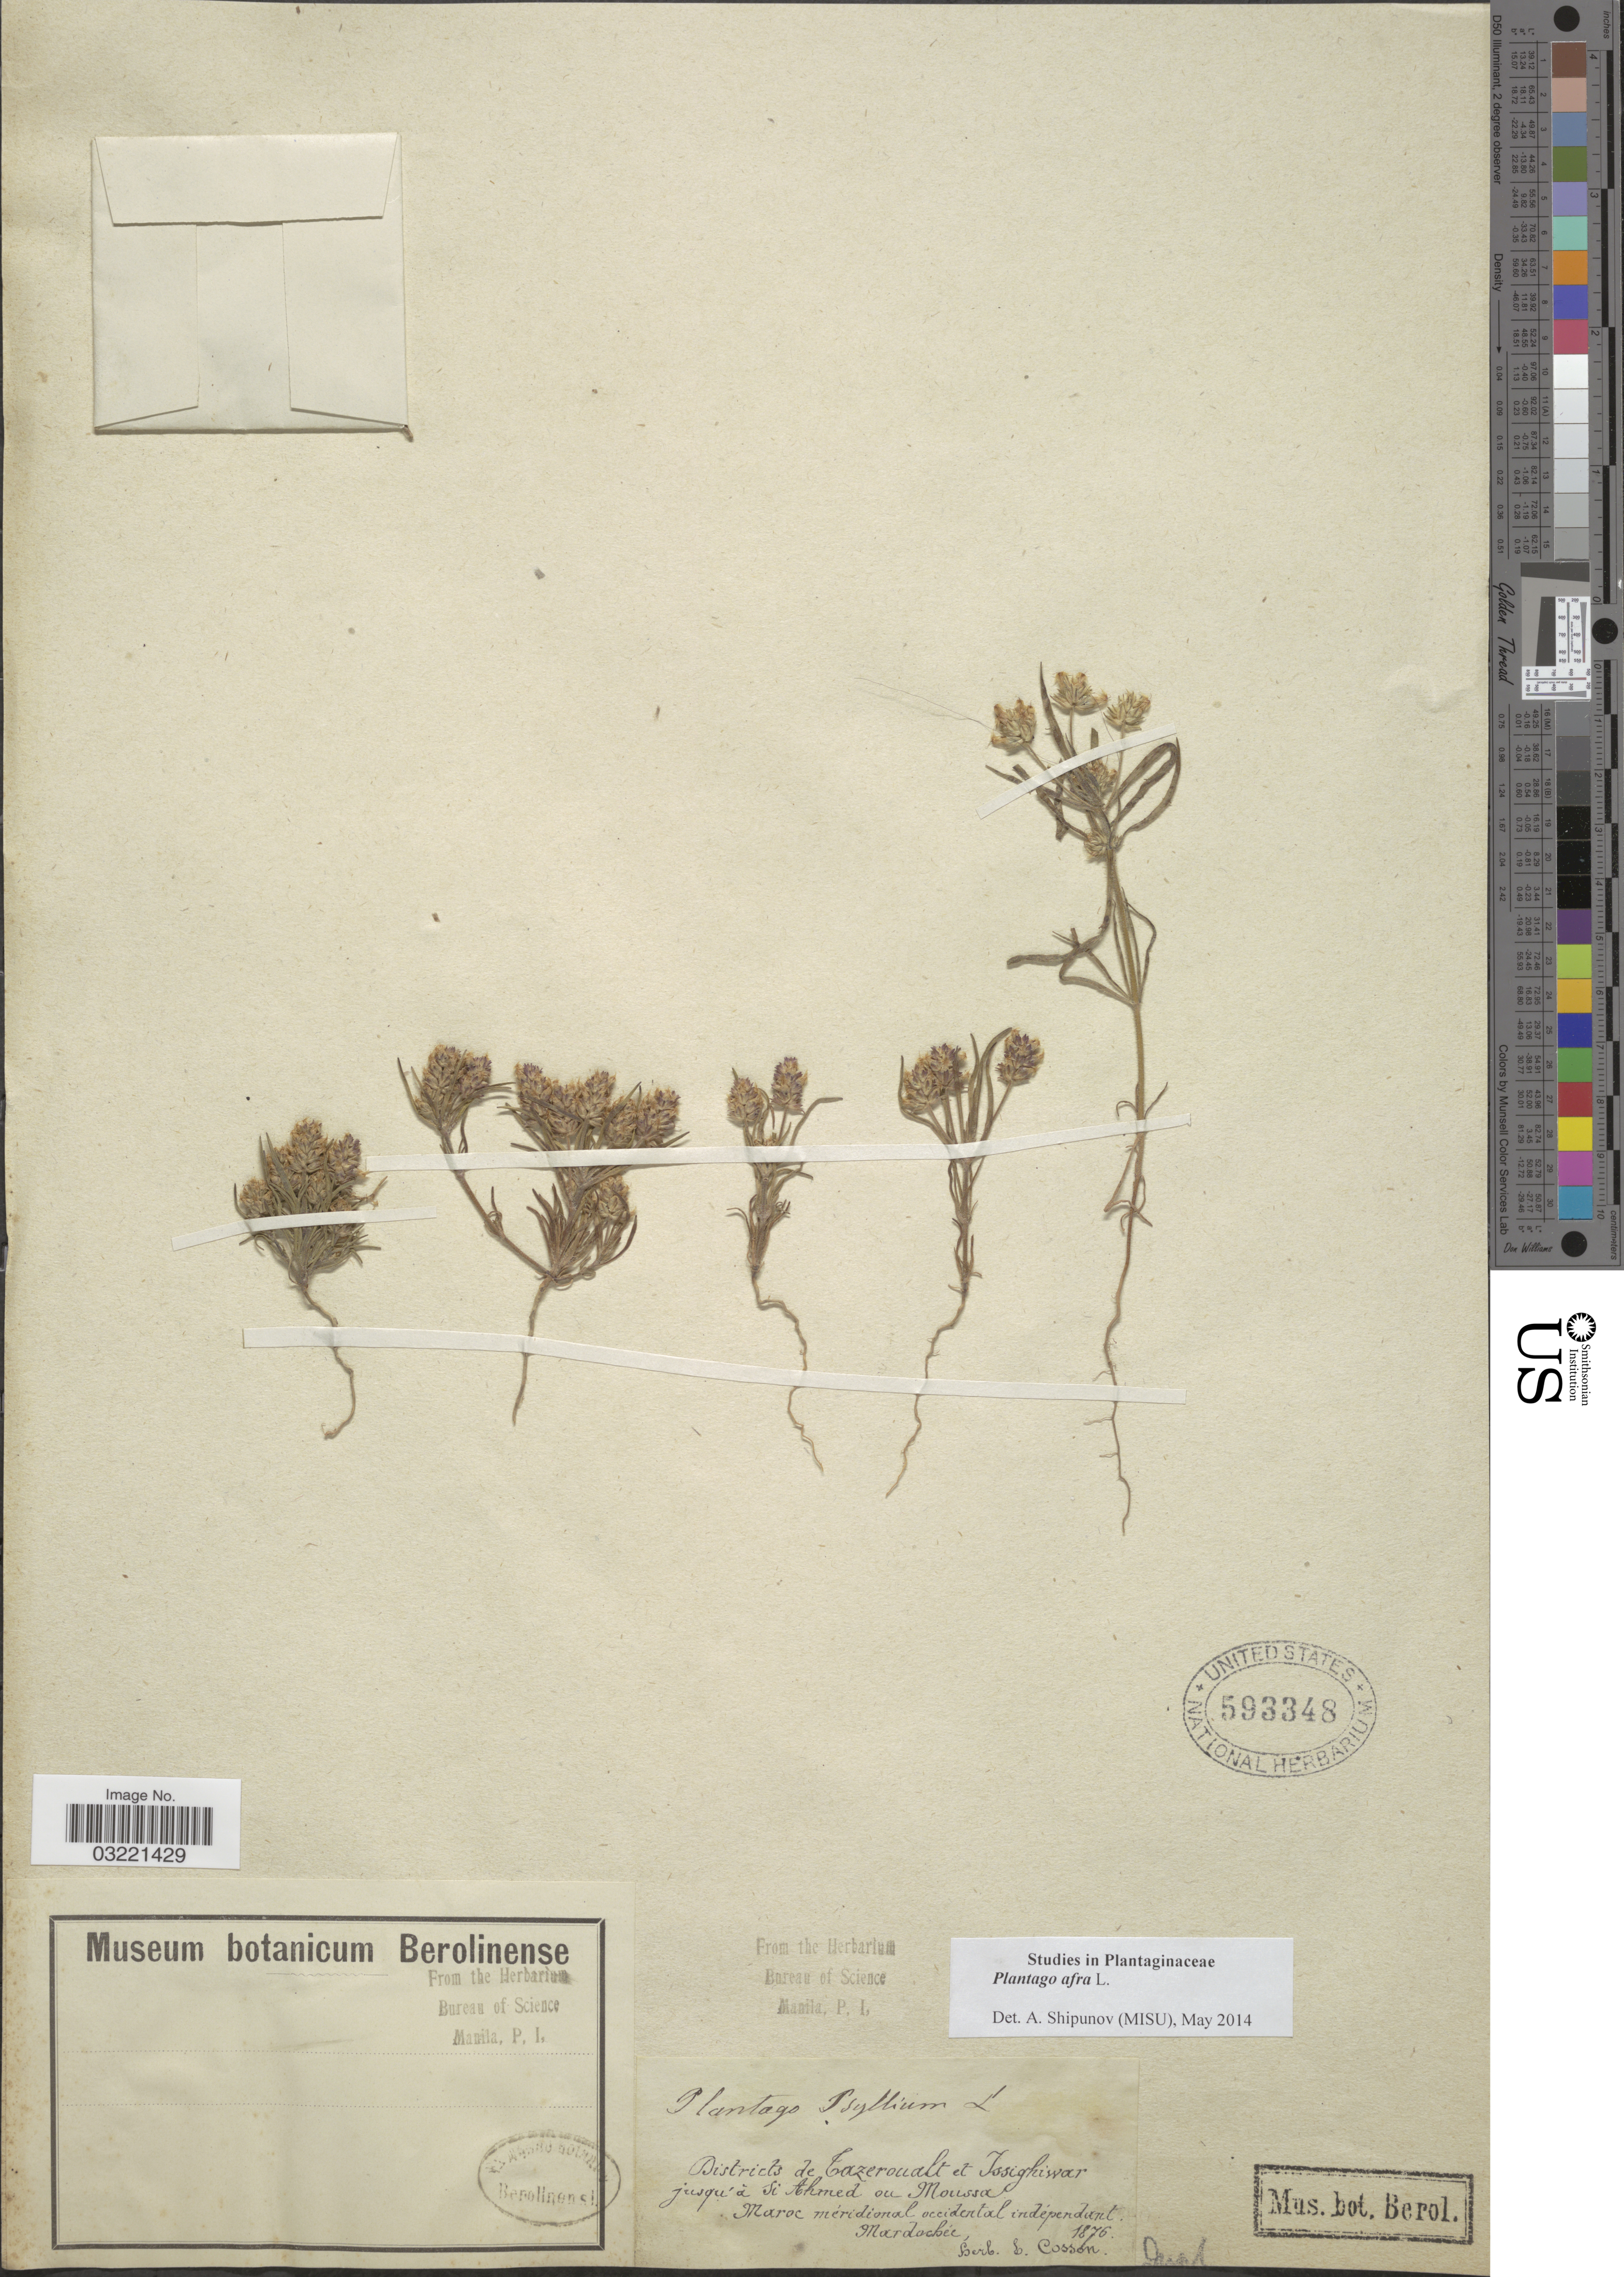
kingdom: Plantae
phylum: Tracheophyta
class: Magnoliopsida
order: Lamiales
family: Plantaginaceae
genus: Plantago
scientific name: Plantago afra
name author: L.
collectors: Mardochee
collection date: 1876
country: Morocco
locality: Districts de Cazeroualt et Issighiwar jusqu'á si Ahmed ou Moussa. Maroc méridional occidental indépendant.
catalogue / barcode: US 593348